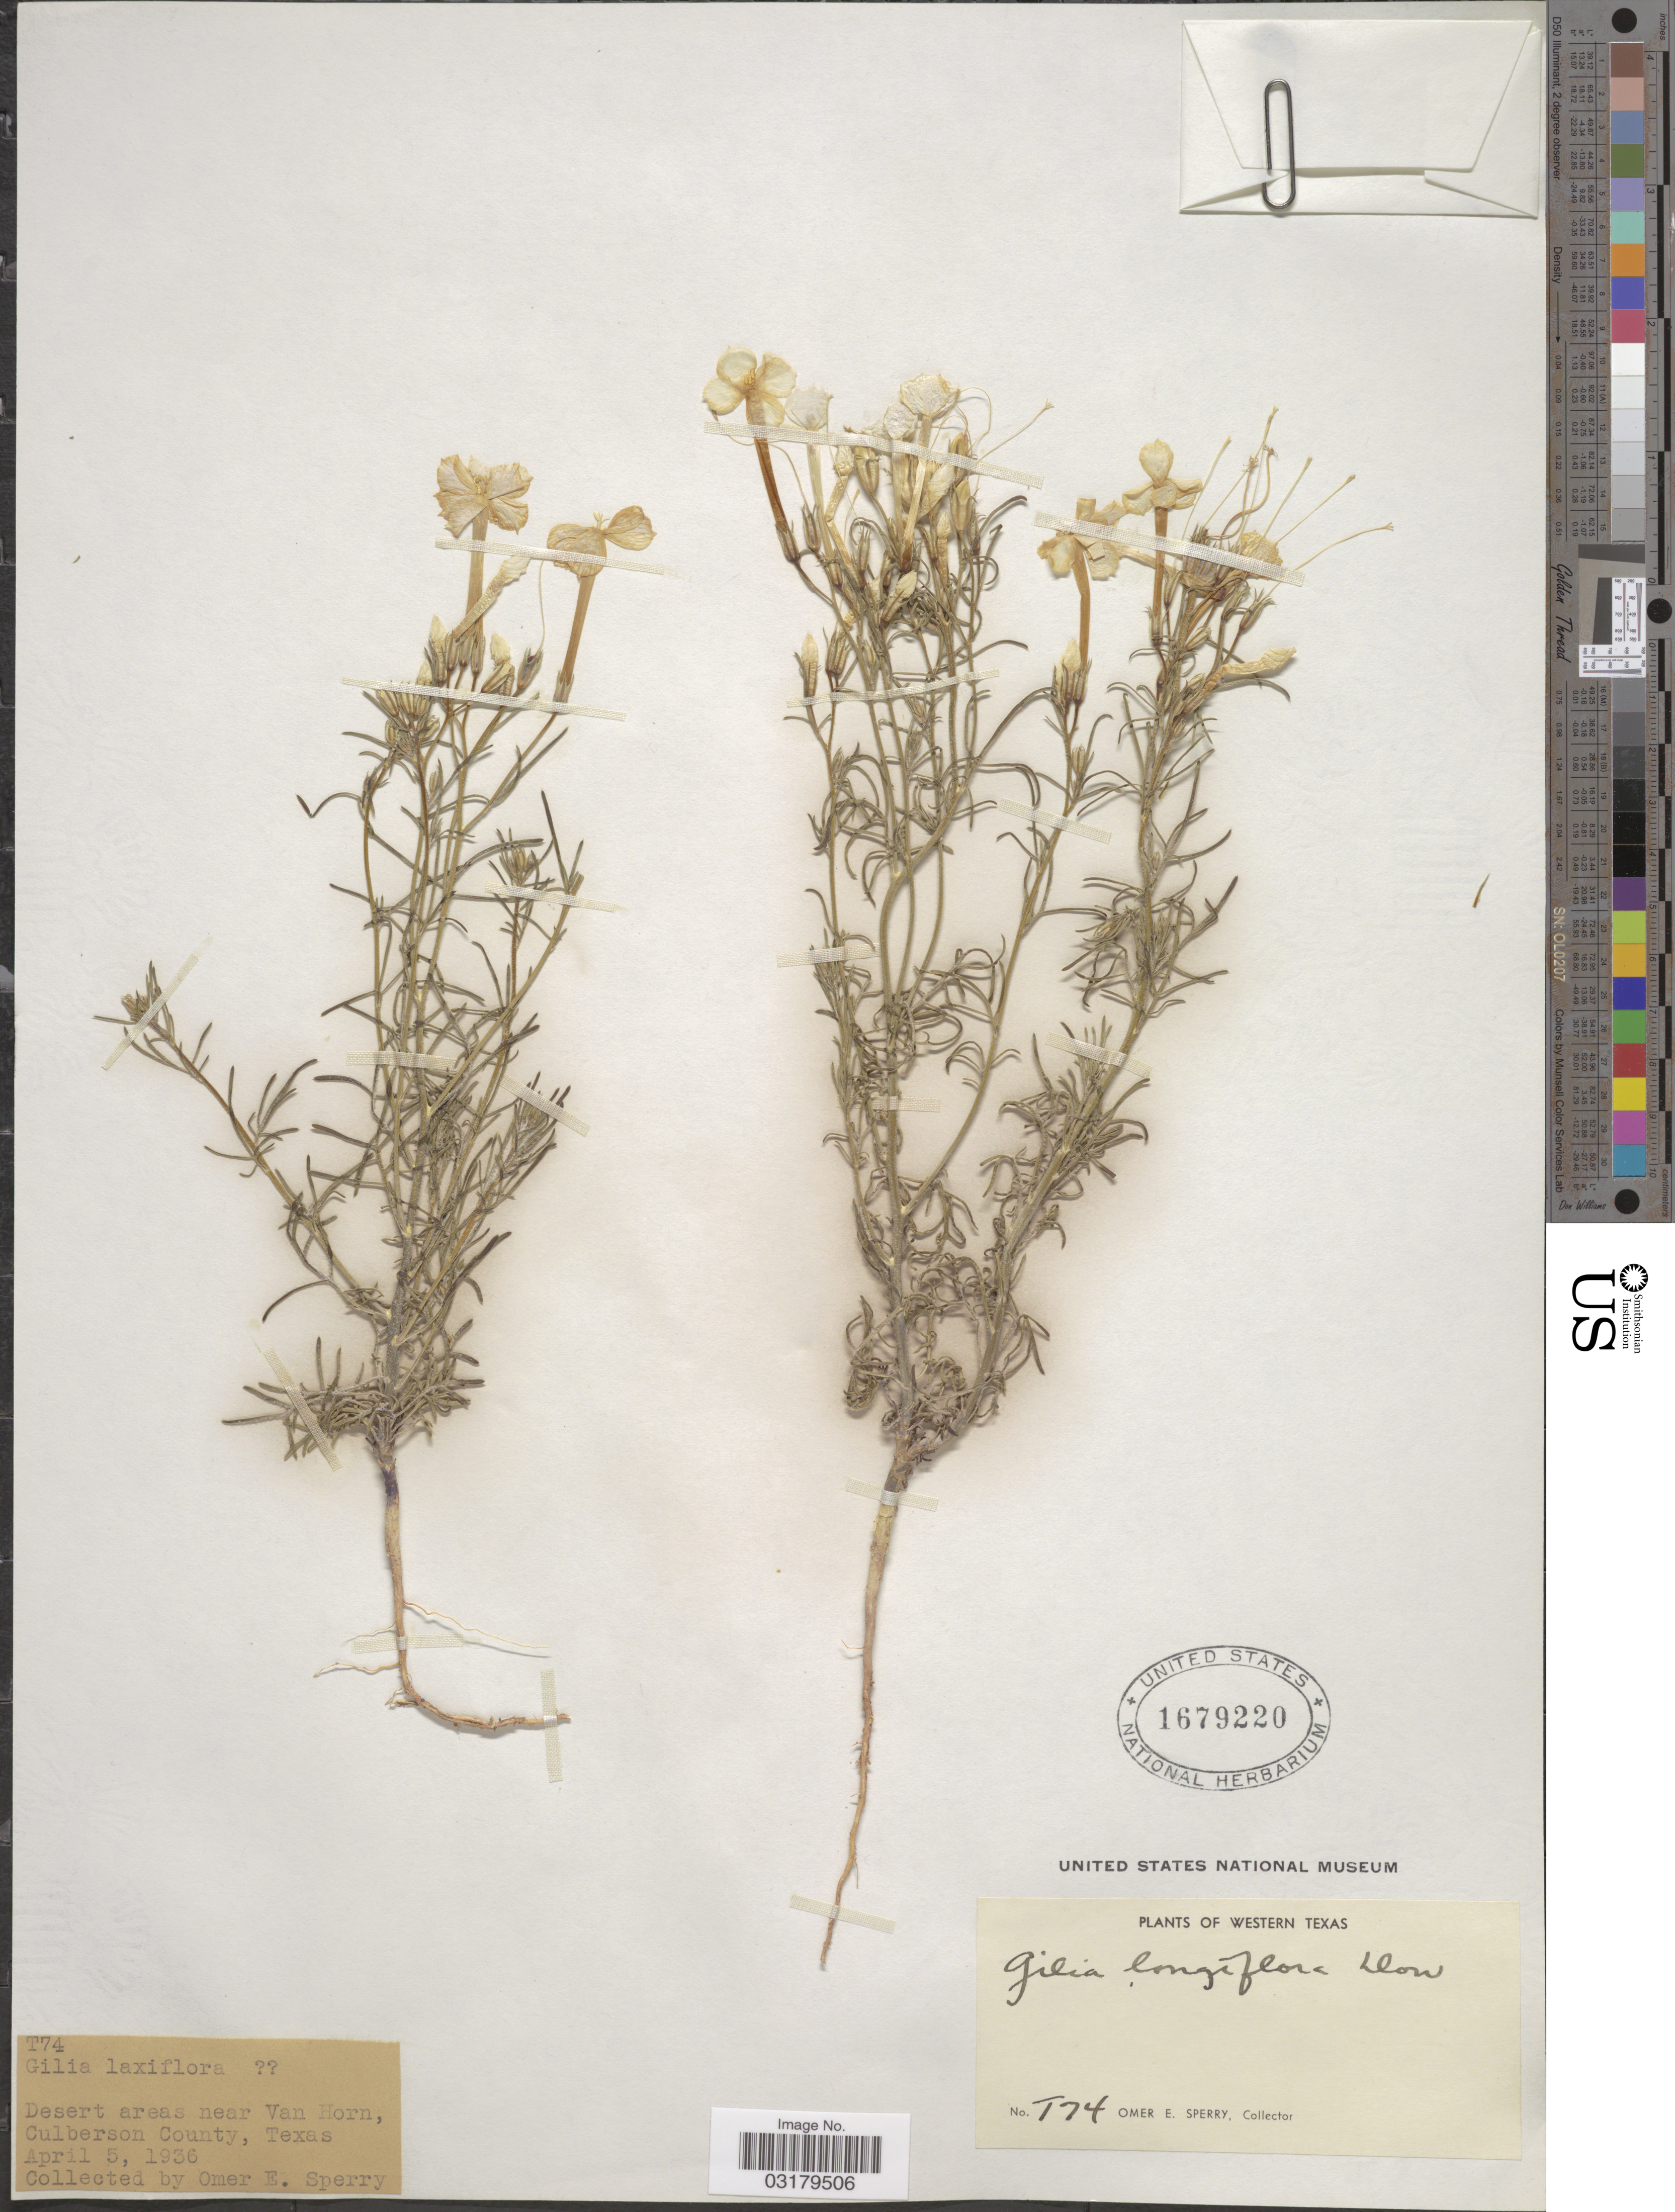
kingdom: Plantae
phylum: Tracheophyta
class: Magnoliopsida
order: Ericales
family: Polemoniaceae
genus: Ipomopsis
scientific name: Ipomopsis longiflora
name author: (Torr.) V.E. Grant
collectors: O. E. Sperry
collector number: T74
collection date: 1936-04-05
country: United States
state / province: Texas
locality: Western Texas. Desert areas near Van Horn, Culberson County.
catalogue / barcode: US 1679220